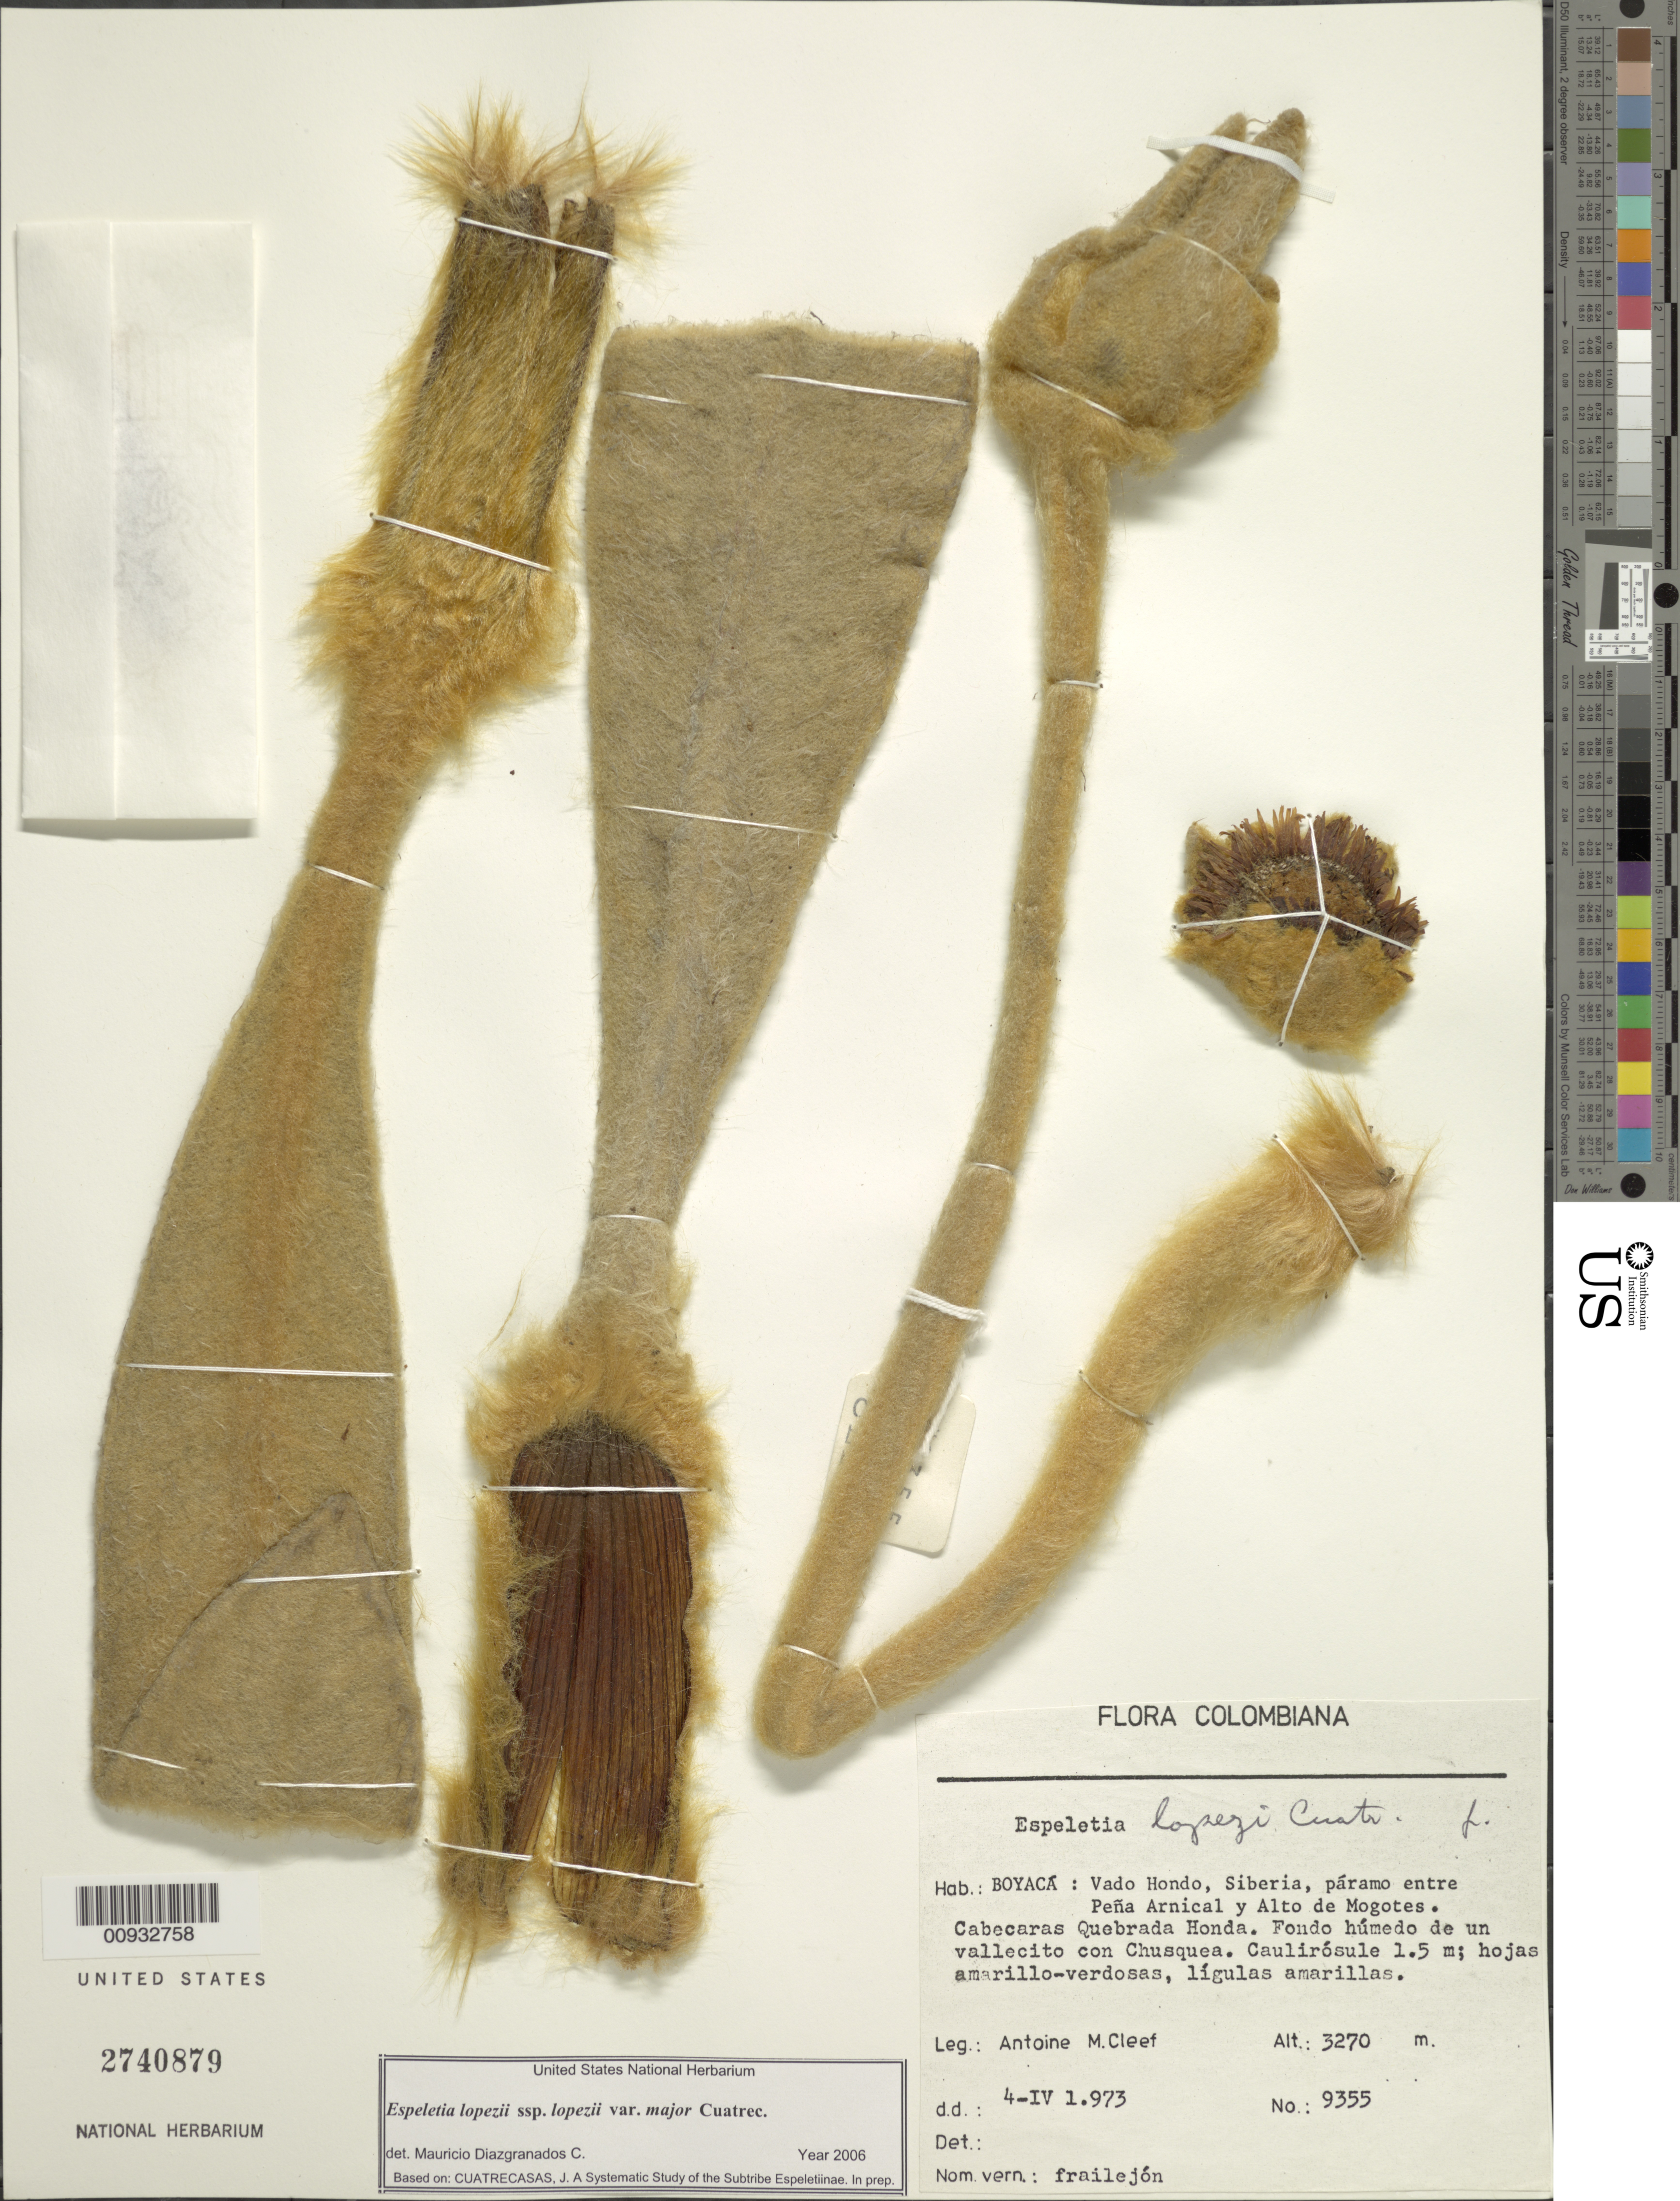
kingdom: Plantae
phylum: Tracheophyta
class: Magnoliopsida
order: Asterales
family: Asteraceae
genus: Espeletia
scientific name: Espeletia lopezii var. major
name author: Cuatrec.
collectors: A. M. Cleef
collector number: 9355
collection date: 1973-04-04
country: Colombia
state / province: Boyacá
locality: Vado Hondo, Sibria, paramo entre Pena Arnical y Alto de Mogotes. Cabeceras Quebrada Honda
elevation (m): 3270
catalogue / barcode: US 2740879